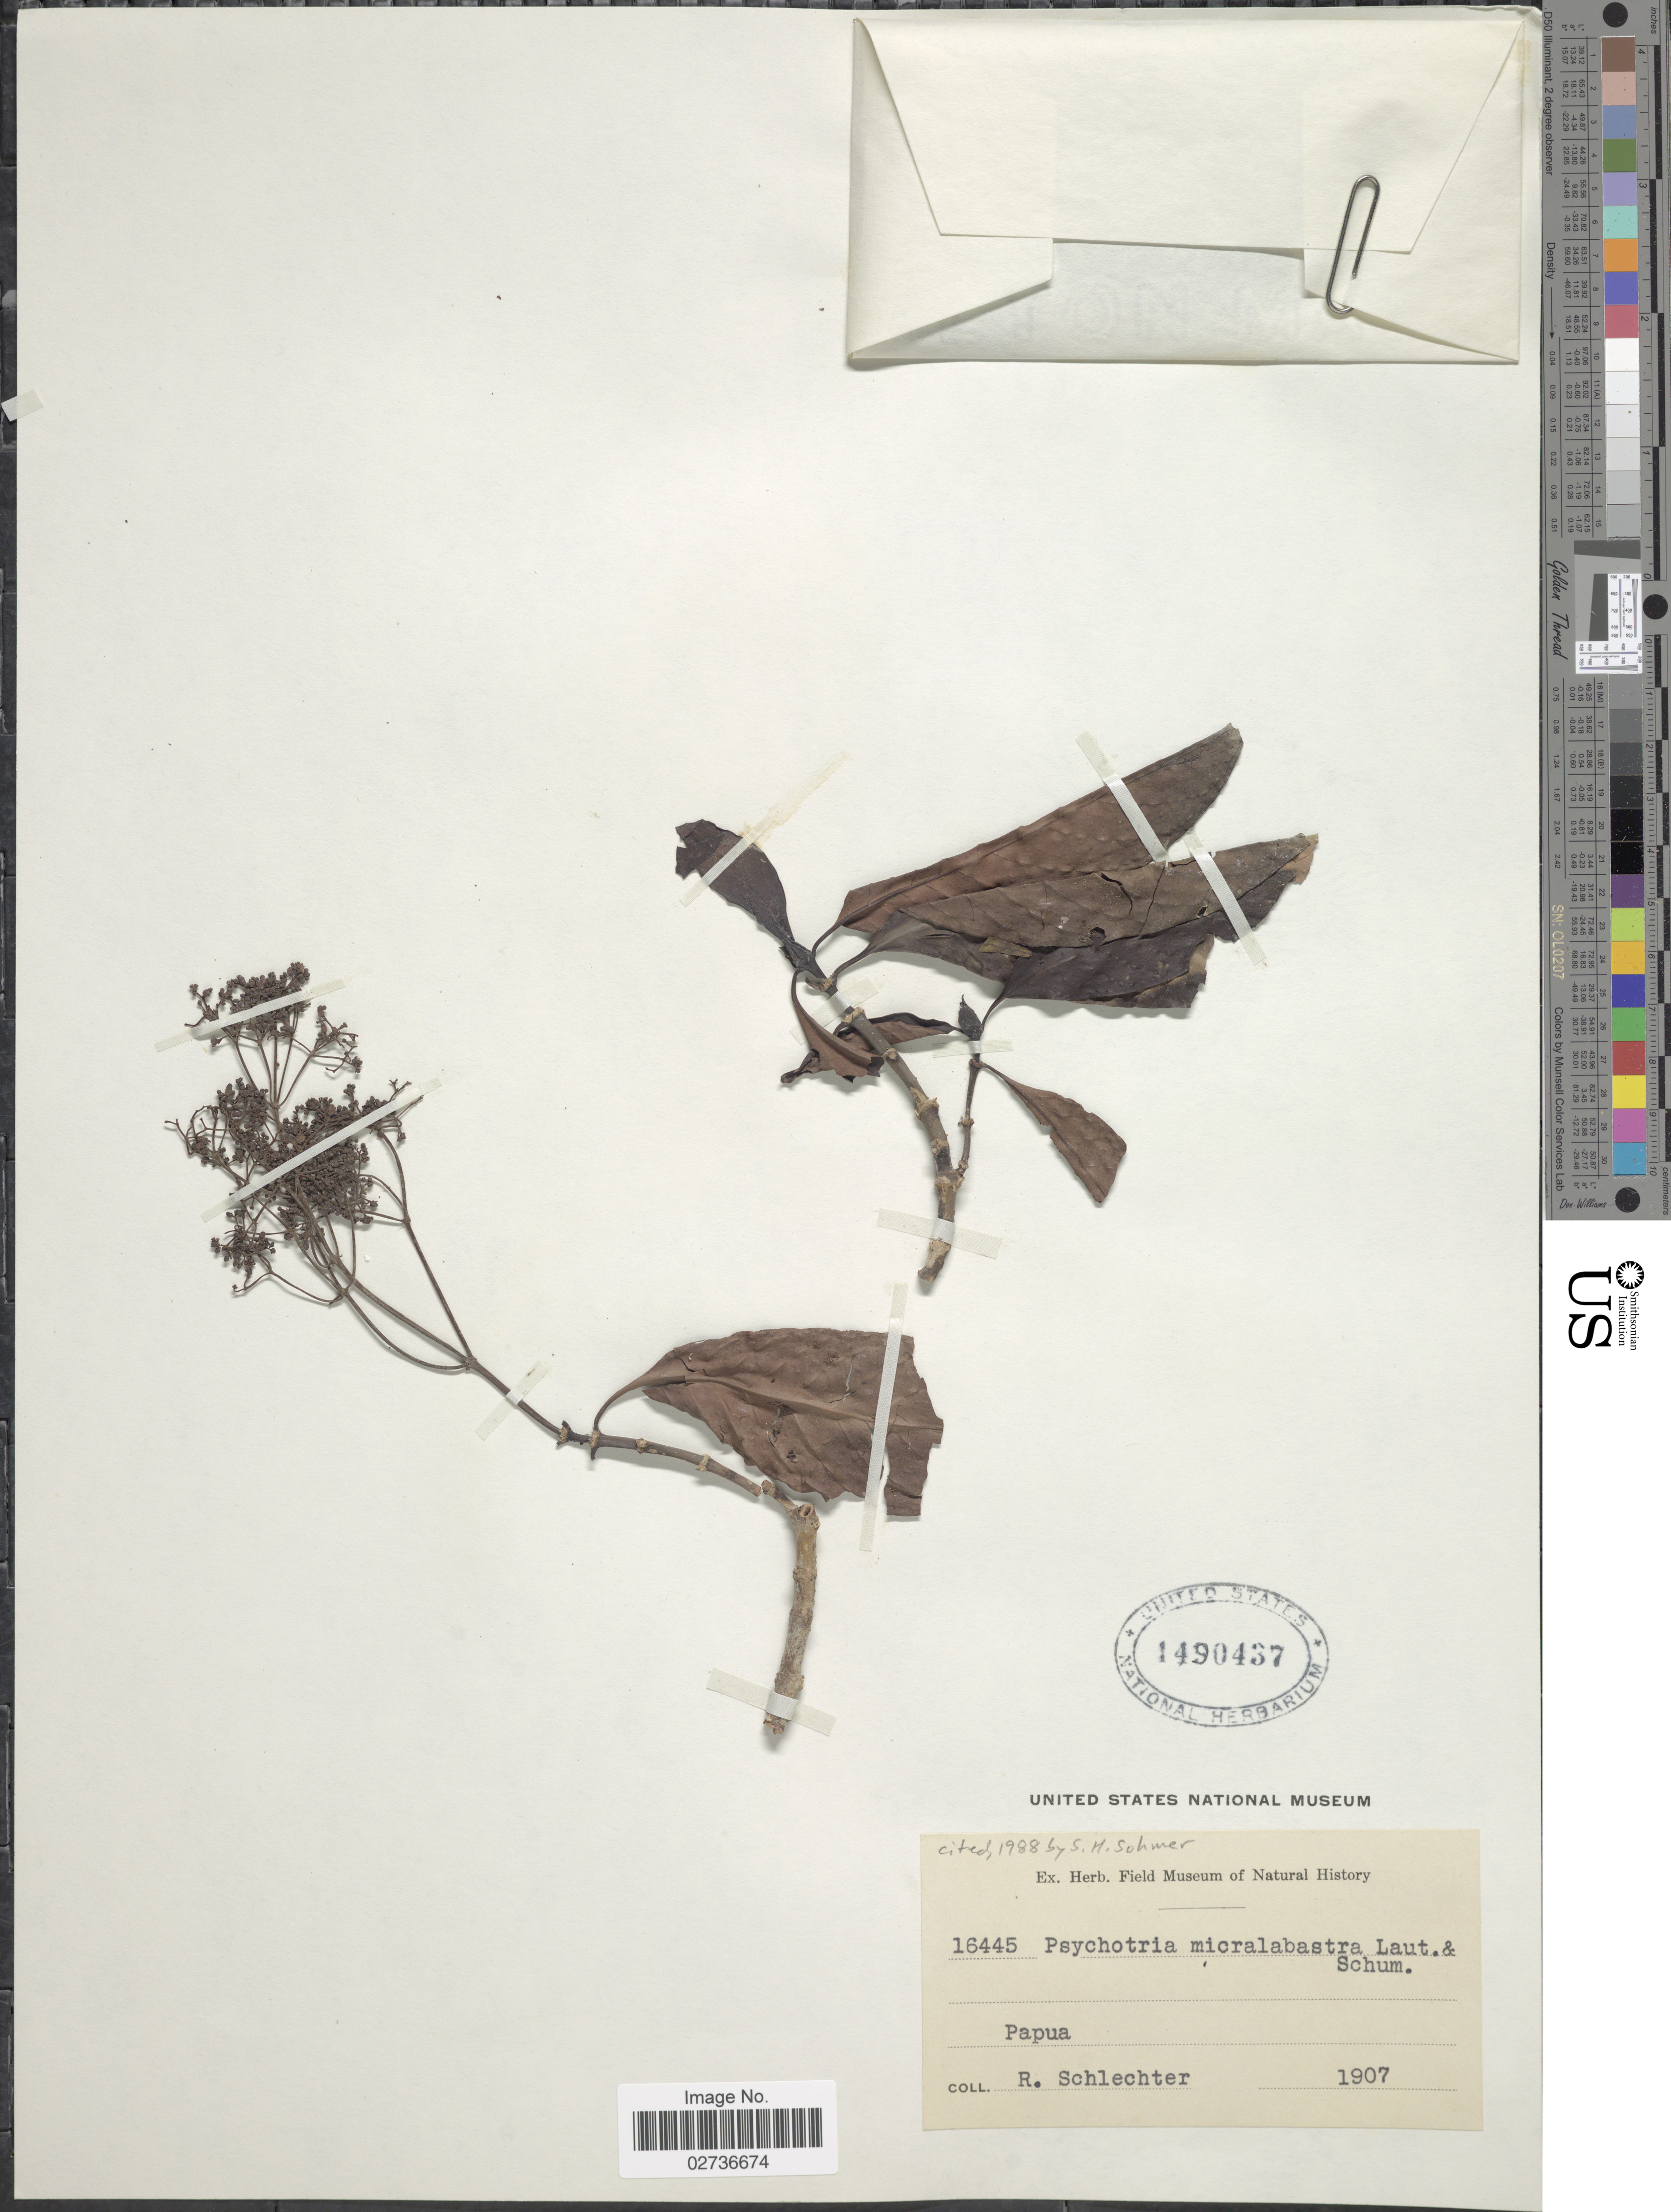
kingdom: Plantae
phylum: Tracheophyta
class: Magnoliopsida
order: Gentianales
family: Rubiaceae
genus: Psychotria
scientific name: Psychotria micralabastra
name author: (Lauterb. & K. Schum.) Valeton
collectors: F. R. R. Schlechter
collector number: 16445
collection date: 1907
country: Papua New Guinea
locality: Papua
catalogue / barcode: US 1490437